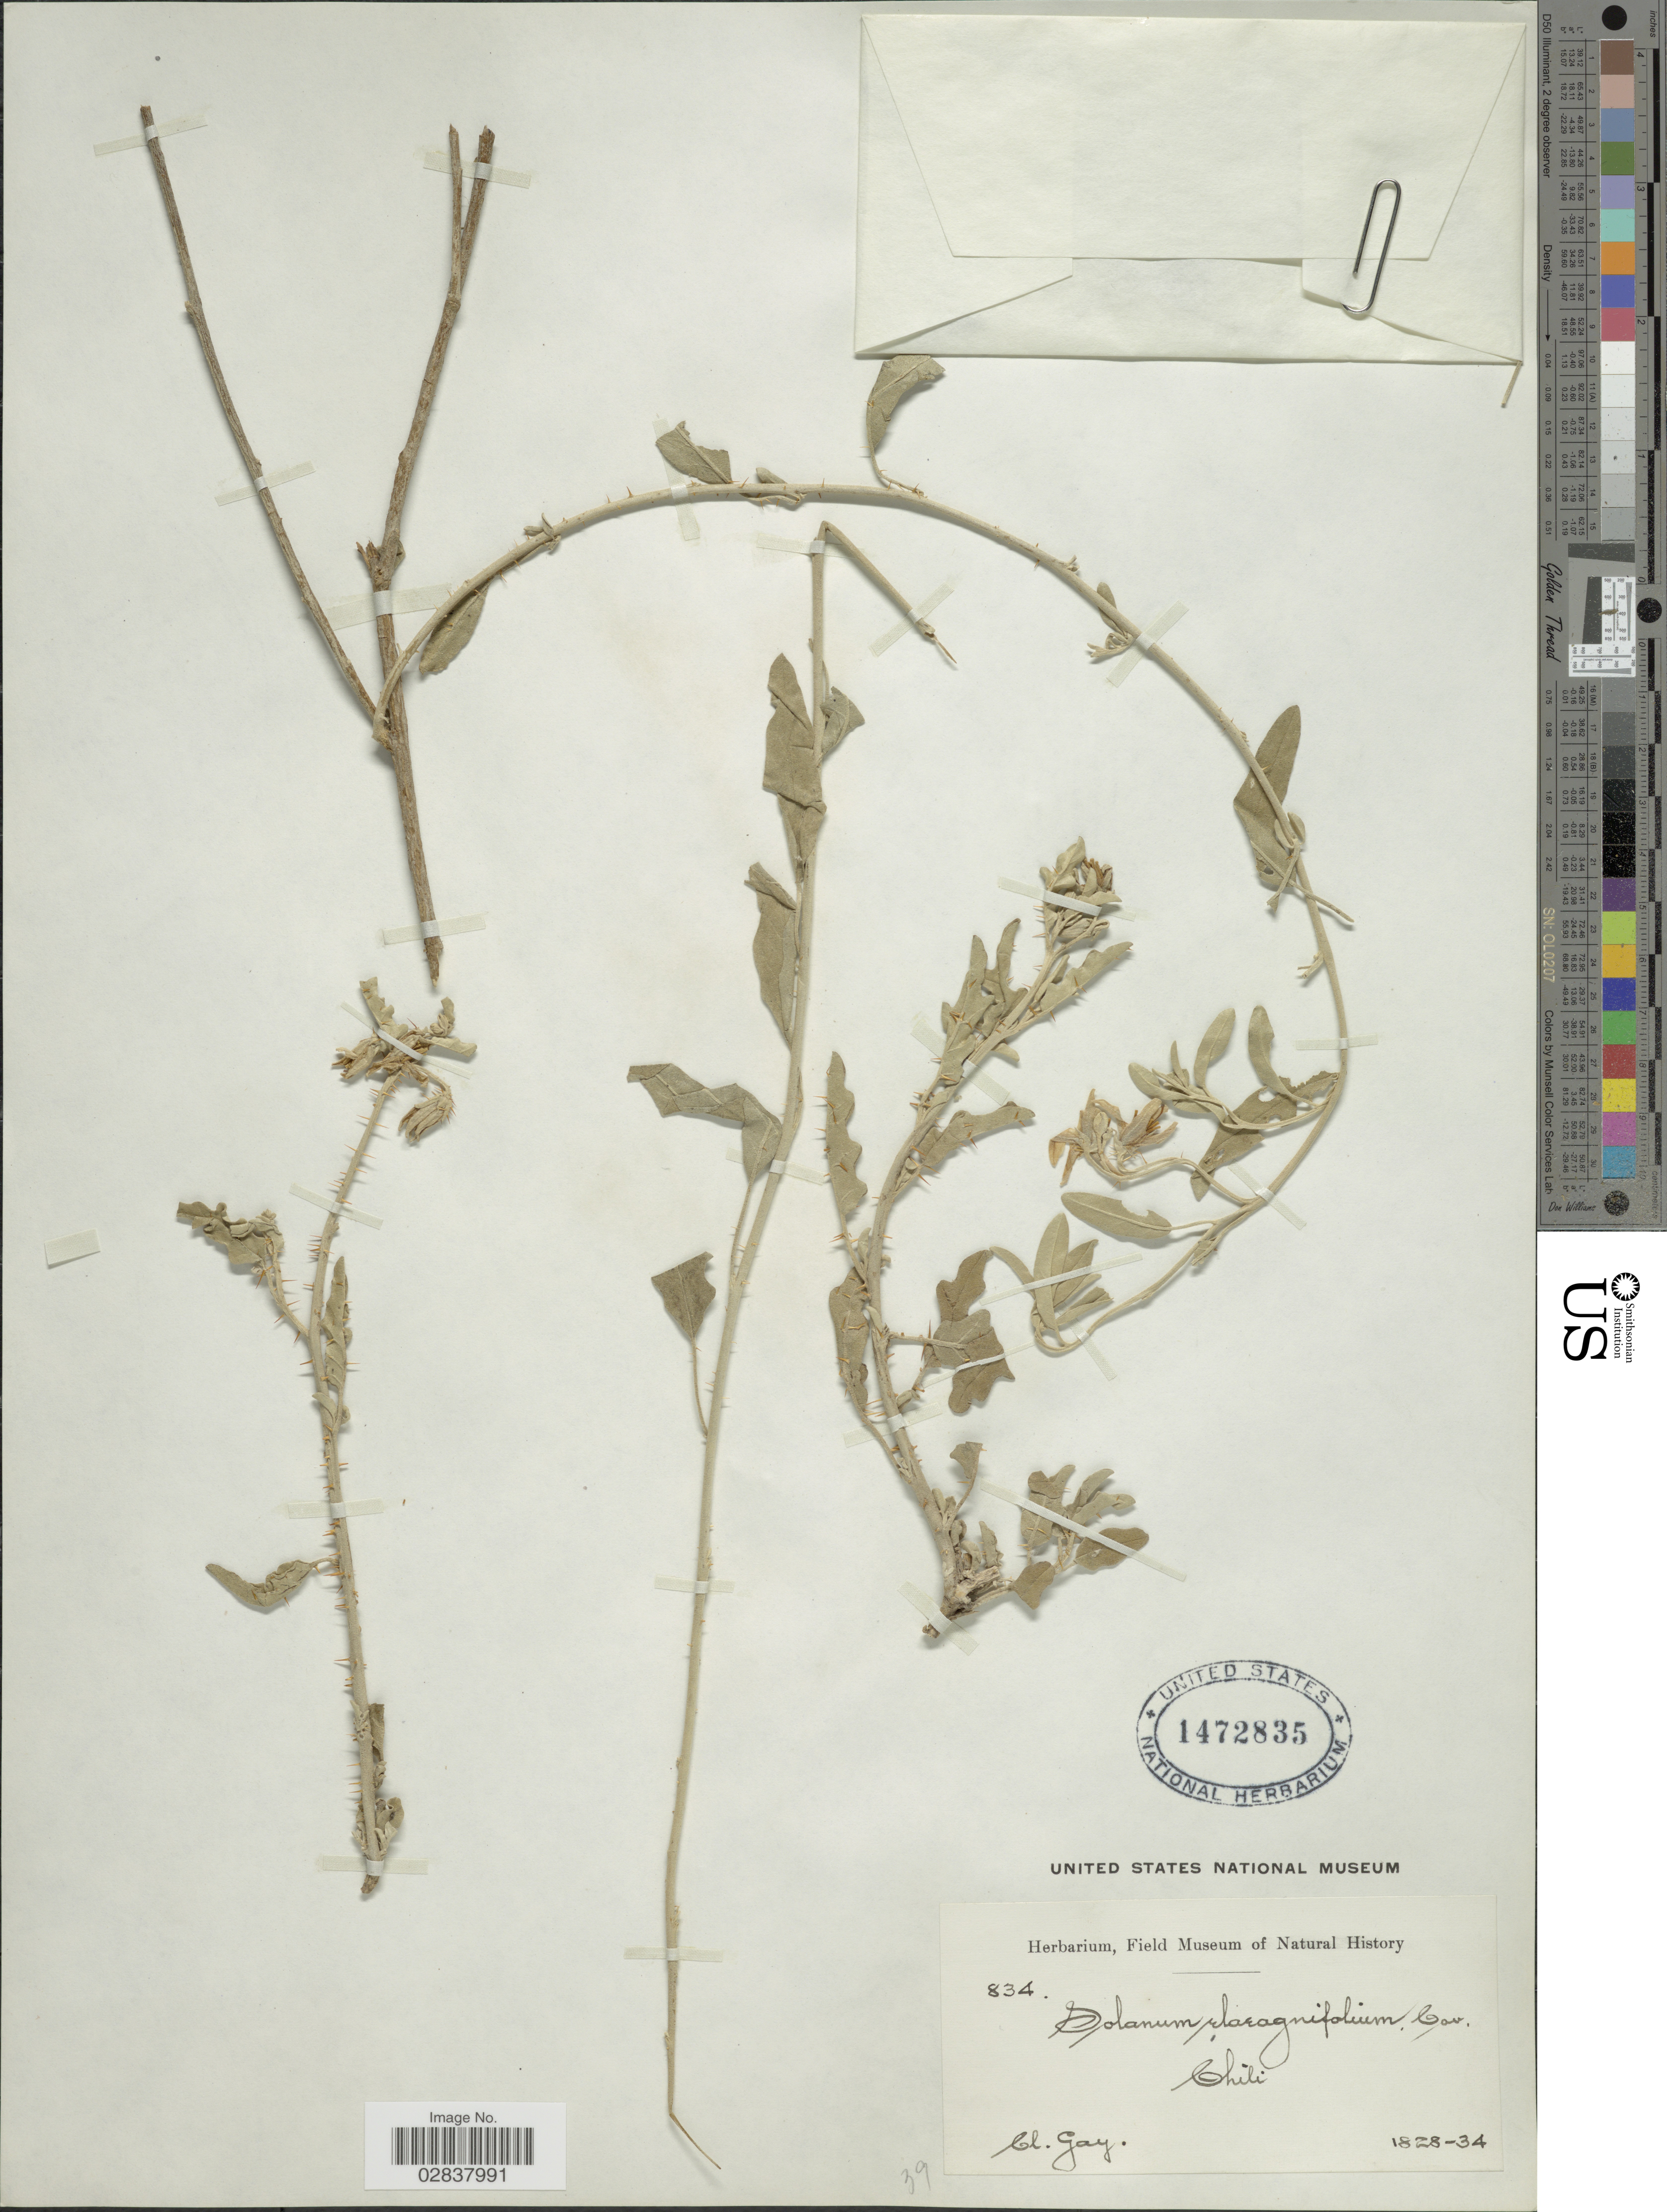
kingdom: Plantae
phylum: Tracheophyta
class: Magnoliopsida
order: Solanales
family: Solanaceae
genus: Solanum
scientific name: Solanum elaeagnifolium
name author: Cav.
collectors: C. Gay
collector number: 834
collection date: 1828/1834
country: Chile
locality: Chili.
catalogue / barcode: US 1472835